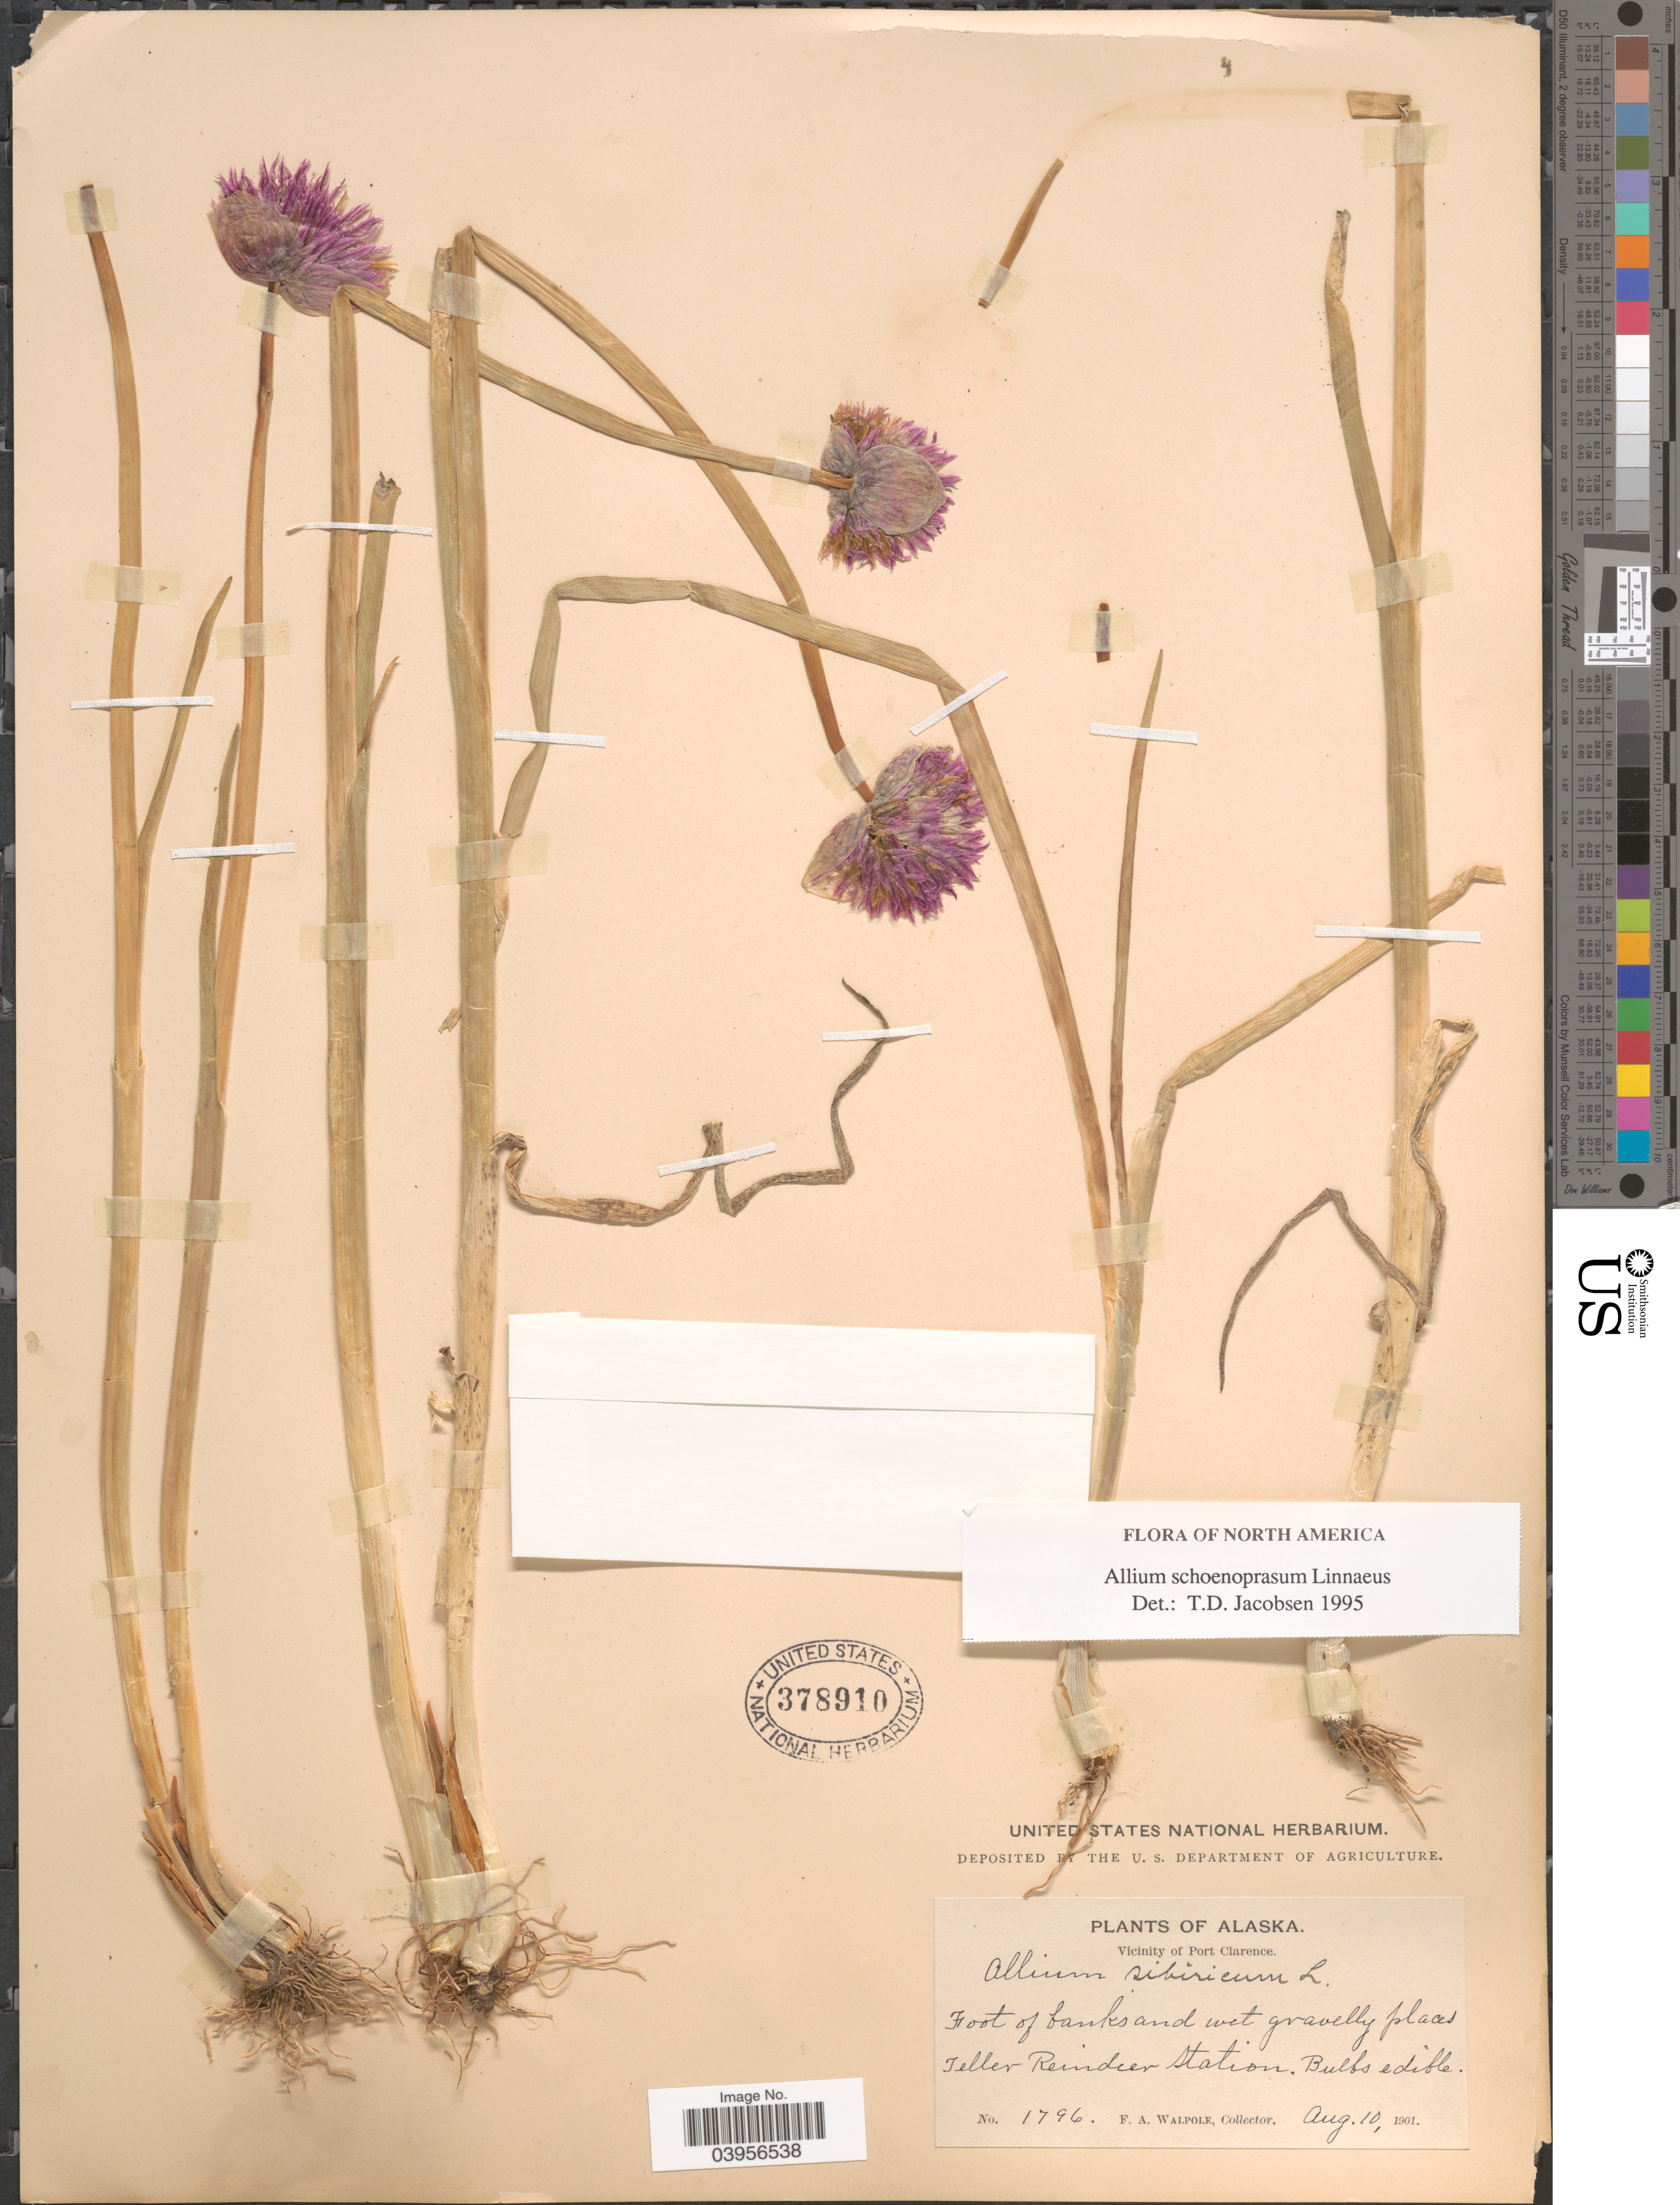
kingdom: Plantae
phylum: Tracheophyta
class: Liliopsida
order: Asparagales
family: Amaryllidaceae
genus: Allium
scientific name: Allium schoenoprasum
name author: L.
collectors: F. Walpole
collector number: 1796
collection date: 1901-08-10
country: United States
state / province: Alaska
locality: Vicinity of Port Clarence. Foot of banks and wet gravelly places. Teller Reindeer Station. Bulbs edible.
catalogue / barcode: US 378910